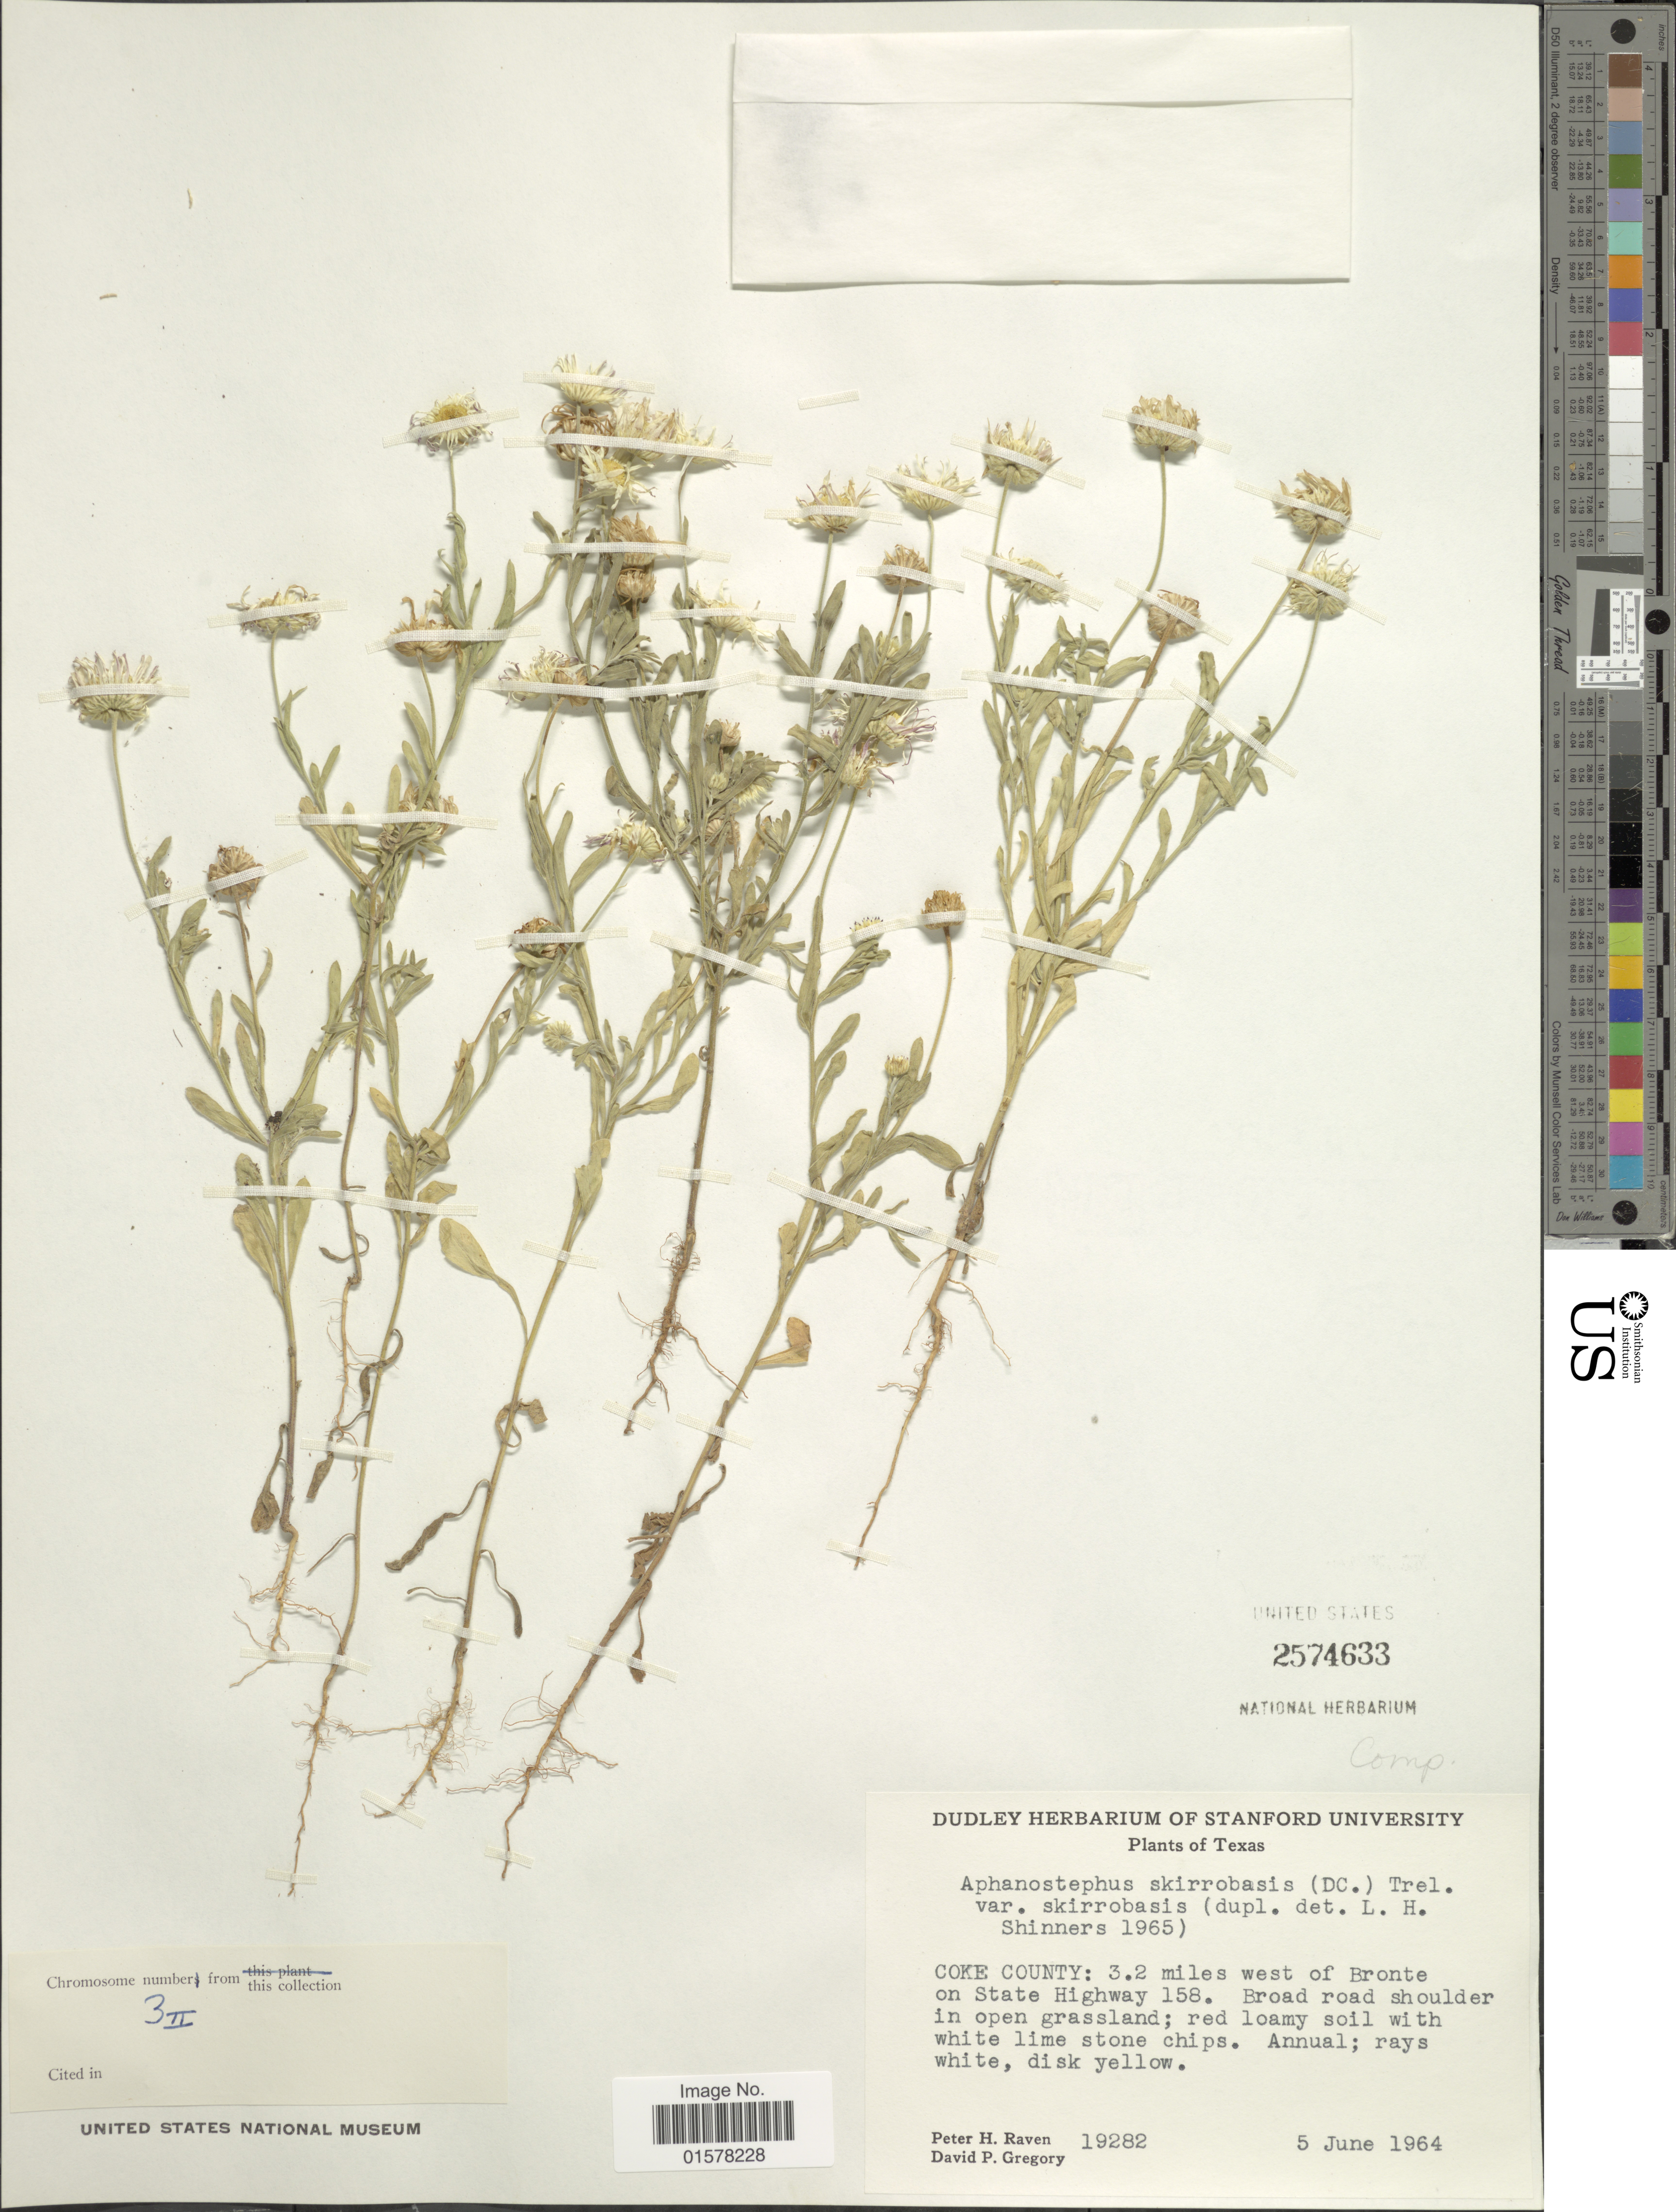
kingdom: Plantae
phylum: Tracheophyta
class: Magnoliopsida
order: Asterales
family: Asteraceae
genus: Aphanostephus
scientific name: Aphanostephus skirrhobasis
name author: (DC.) Trel. ex Coville & Branner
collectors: P. Raven & D. Gregory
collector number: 19282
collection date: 1964-06-05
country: United States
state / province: Texas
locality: Texas. Coke County: 3.2 miles west of Bronte on State Highway 158. Broad road shoulder in open grassland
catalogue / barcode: US 2574633